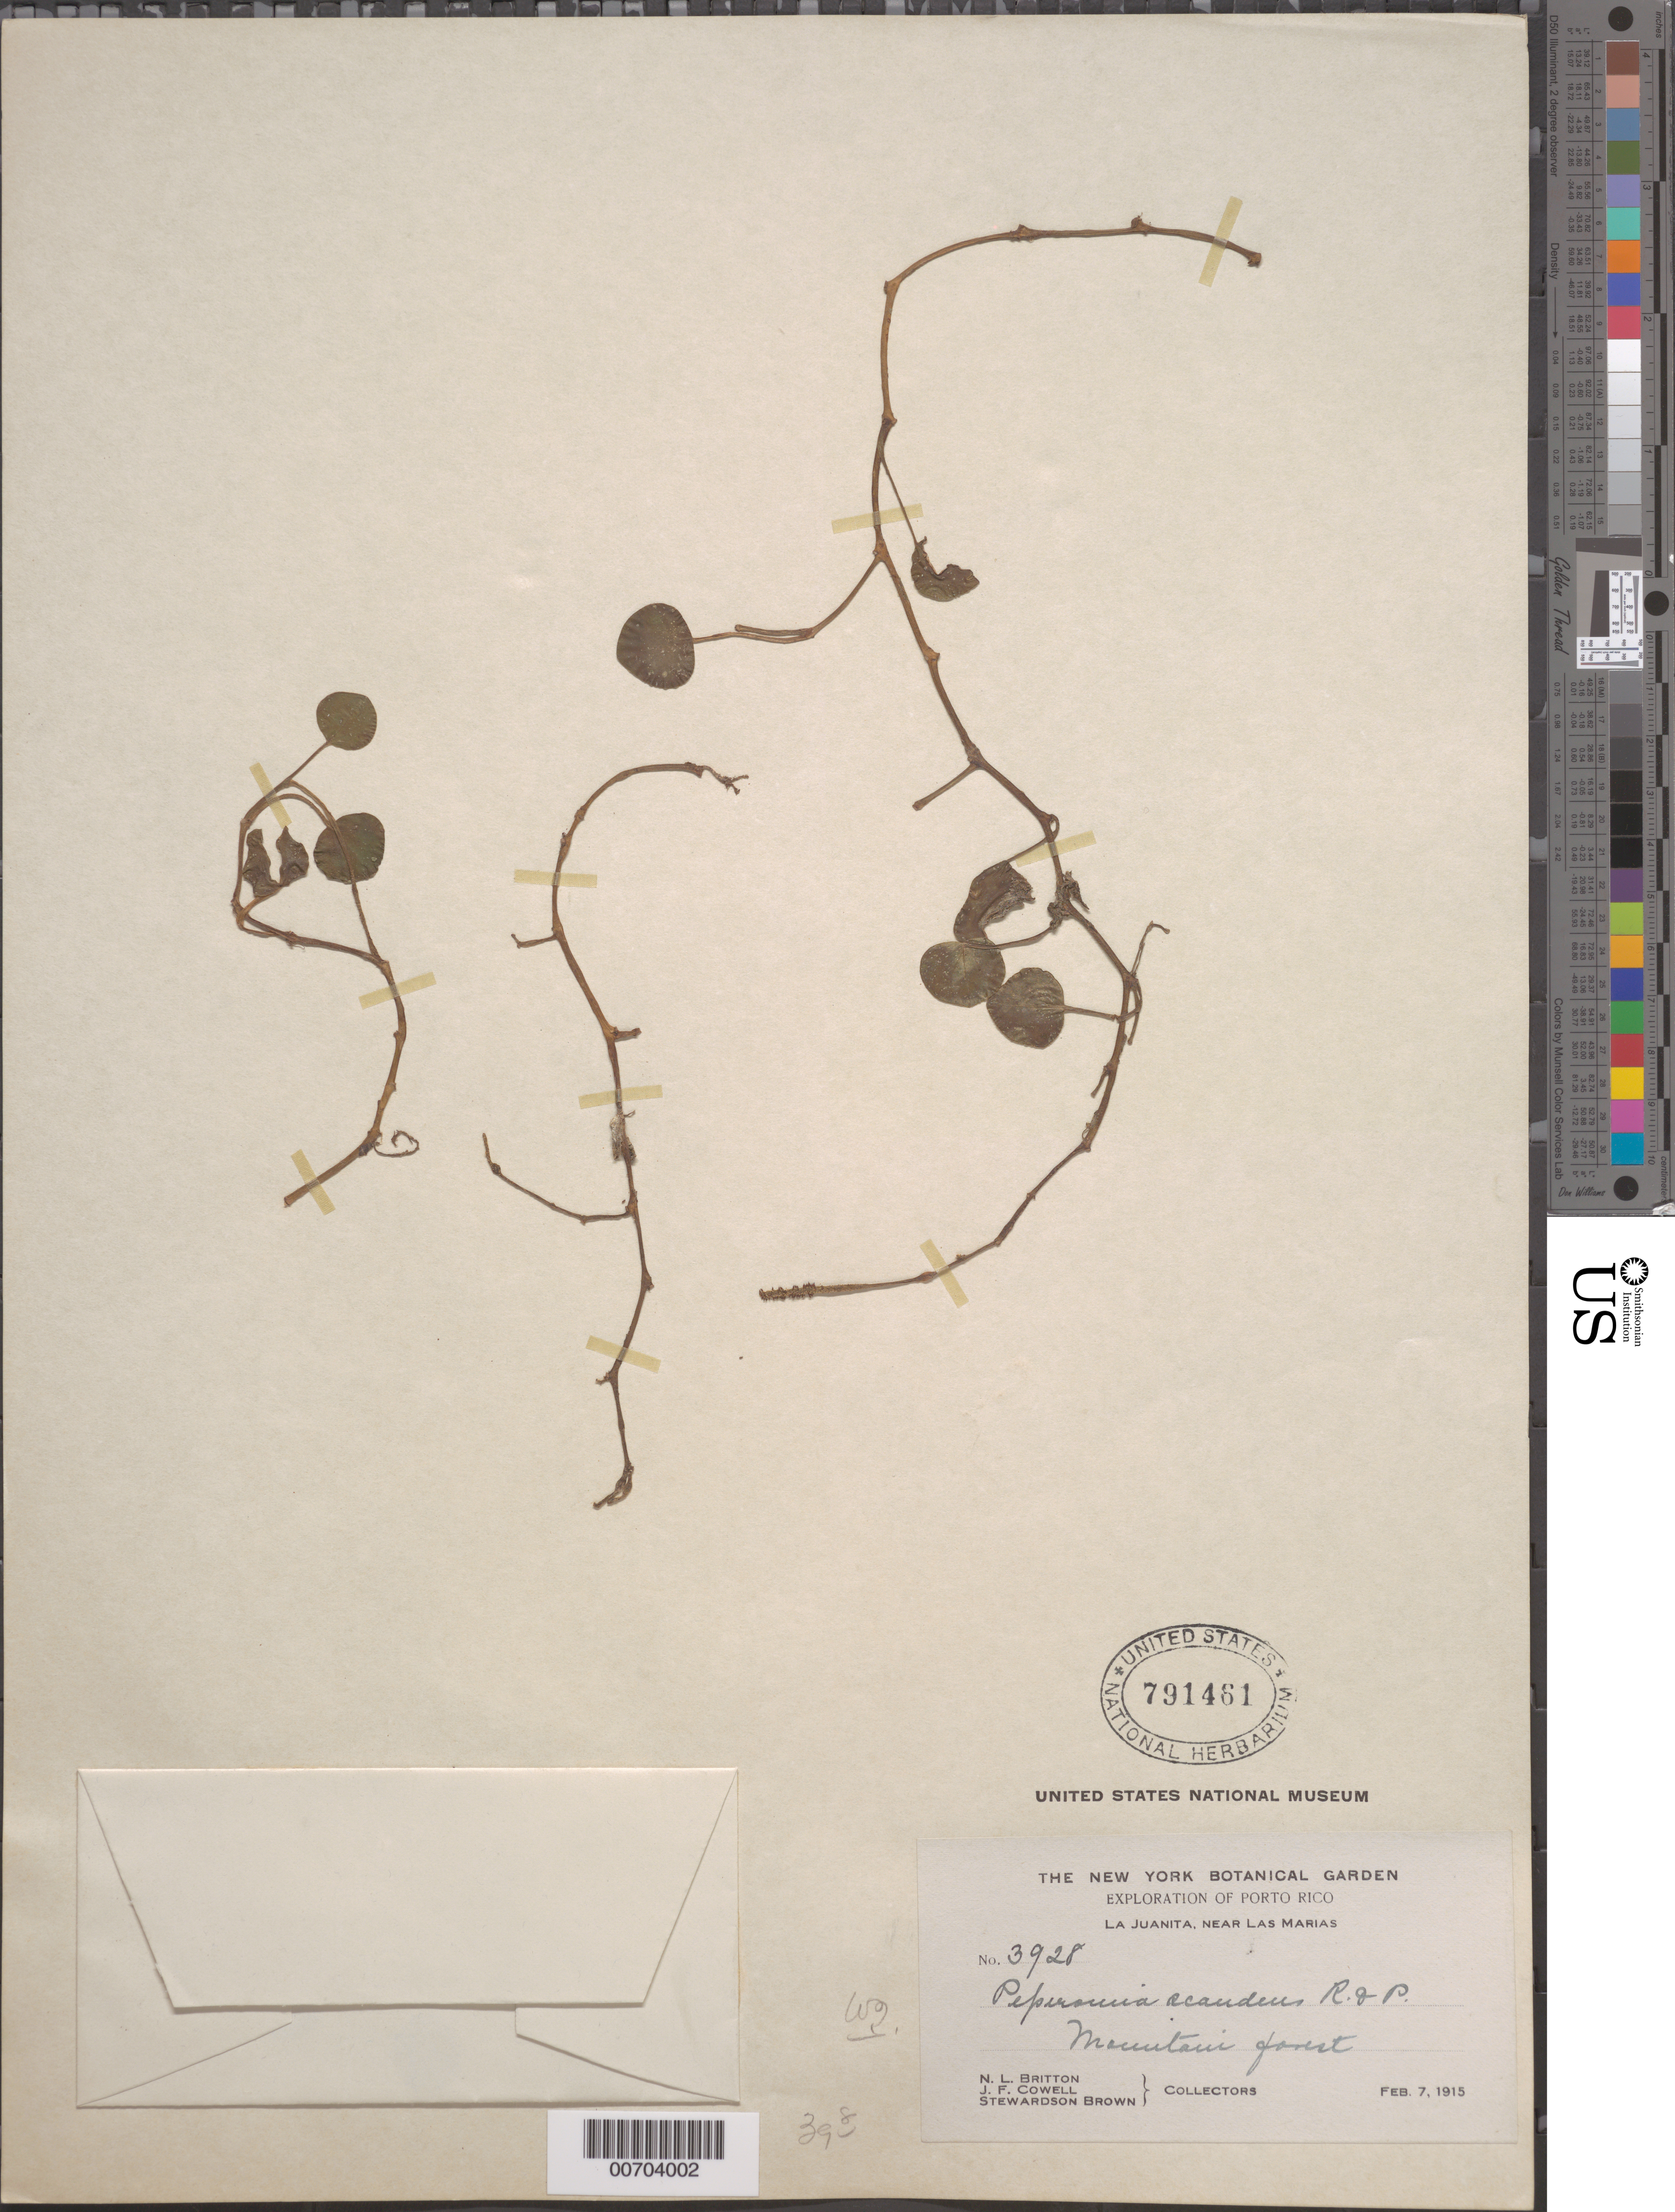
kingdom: Plantae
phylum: Tracheophyta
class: Magnoliopsida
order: Piperales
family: Piperaceae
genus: Peperomia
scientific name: Peperomia scandens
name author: Ruiz & Pav.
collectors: N. Britton, J. F. Cowell & B. Stewardson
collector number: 3928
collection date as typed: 07 Feb 1915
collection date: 1915-02-07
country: Puerto Rico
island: Greater Antilles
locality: La Juanita, Las Marias, vic of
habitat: Mountain forest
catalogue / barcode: US 791461